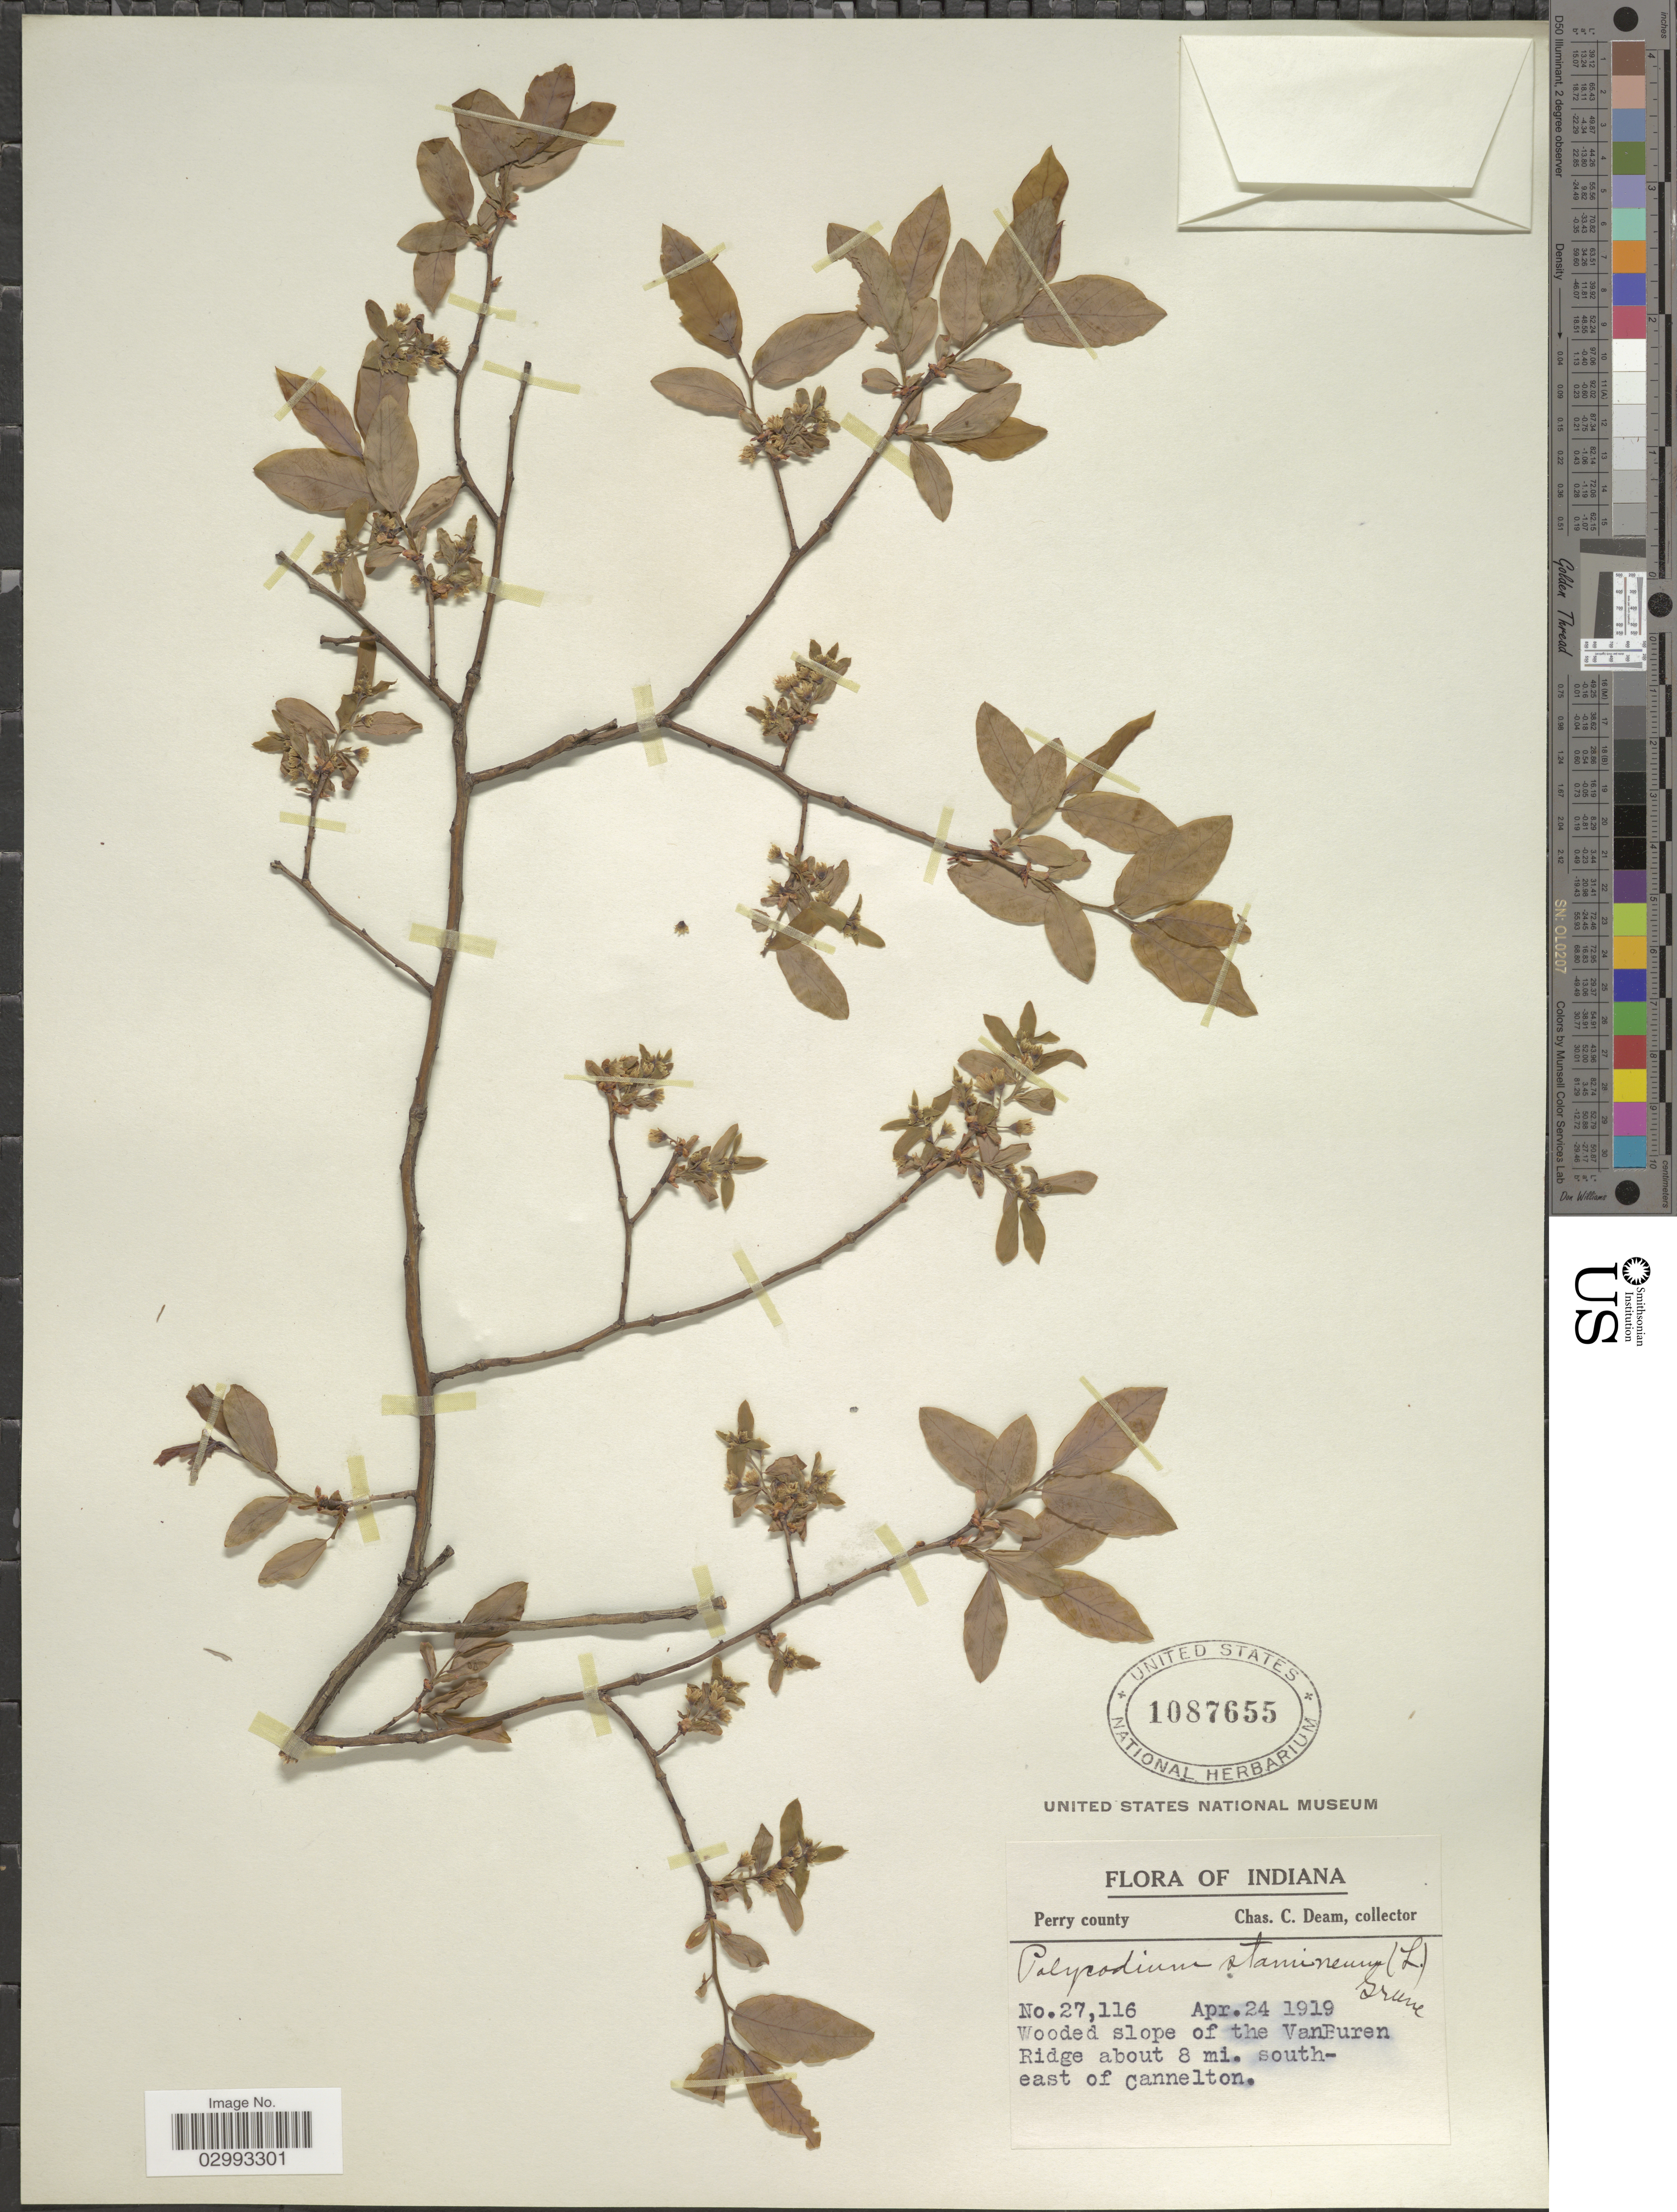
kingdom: Plantae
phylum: Tracheophyta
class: Magnoliopsida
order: Ericales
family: Ericaceae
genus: Polycodium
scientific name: Polycodium stamineum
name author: (L.) Greene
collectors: C. C. Deam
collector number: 27116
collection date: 1919-04-24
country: United States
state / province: Indiana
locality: Perry county. Wooded slope of the VanBuren Ridge about 8 mi. southeast of Cannelton.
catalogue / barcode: US 1087655